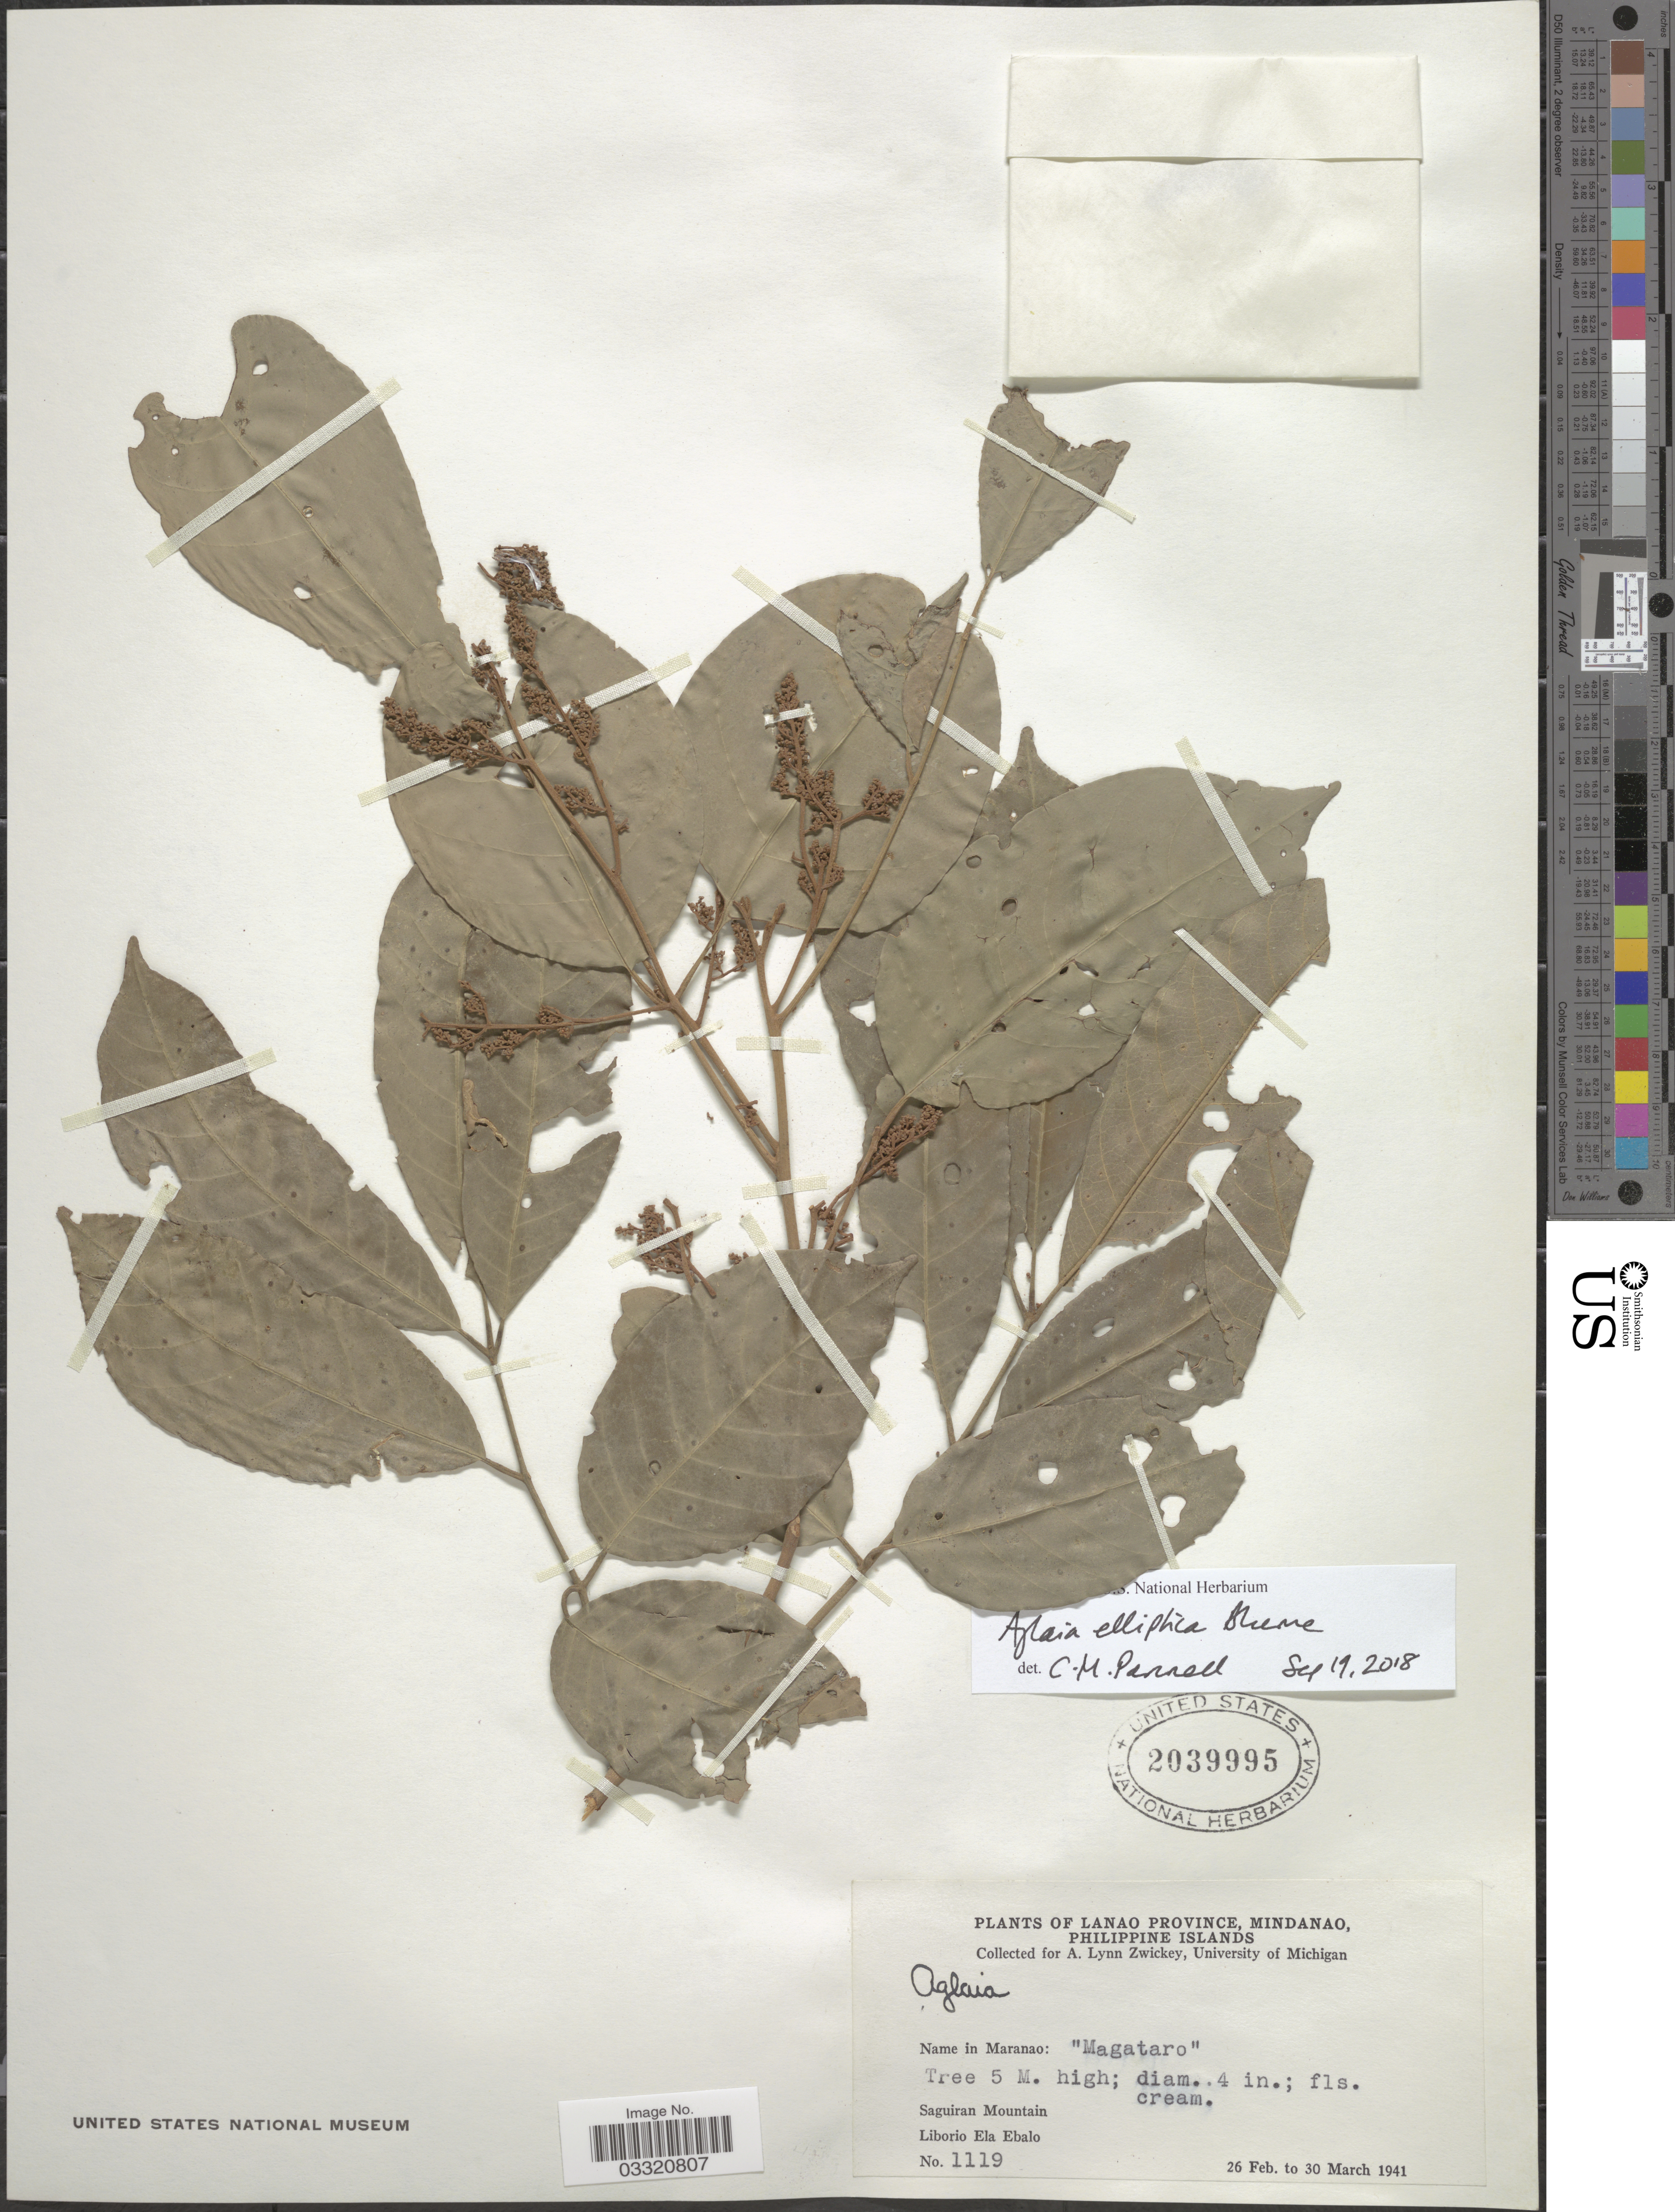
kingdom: Plantae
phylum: Tracheophyta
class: Magnoliopsida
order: Sapindales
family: Meliaceae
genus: Aglaia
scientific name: Aglaia elliptica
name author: Blume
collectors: A. Zwickey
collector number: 1119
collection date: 1941-02-26/1941-03-30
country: Philippines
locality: Lanao Province. Mindanao. Saguiran Mountain. Liborio Ela Ebalo.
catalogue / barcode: US 2039995